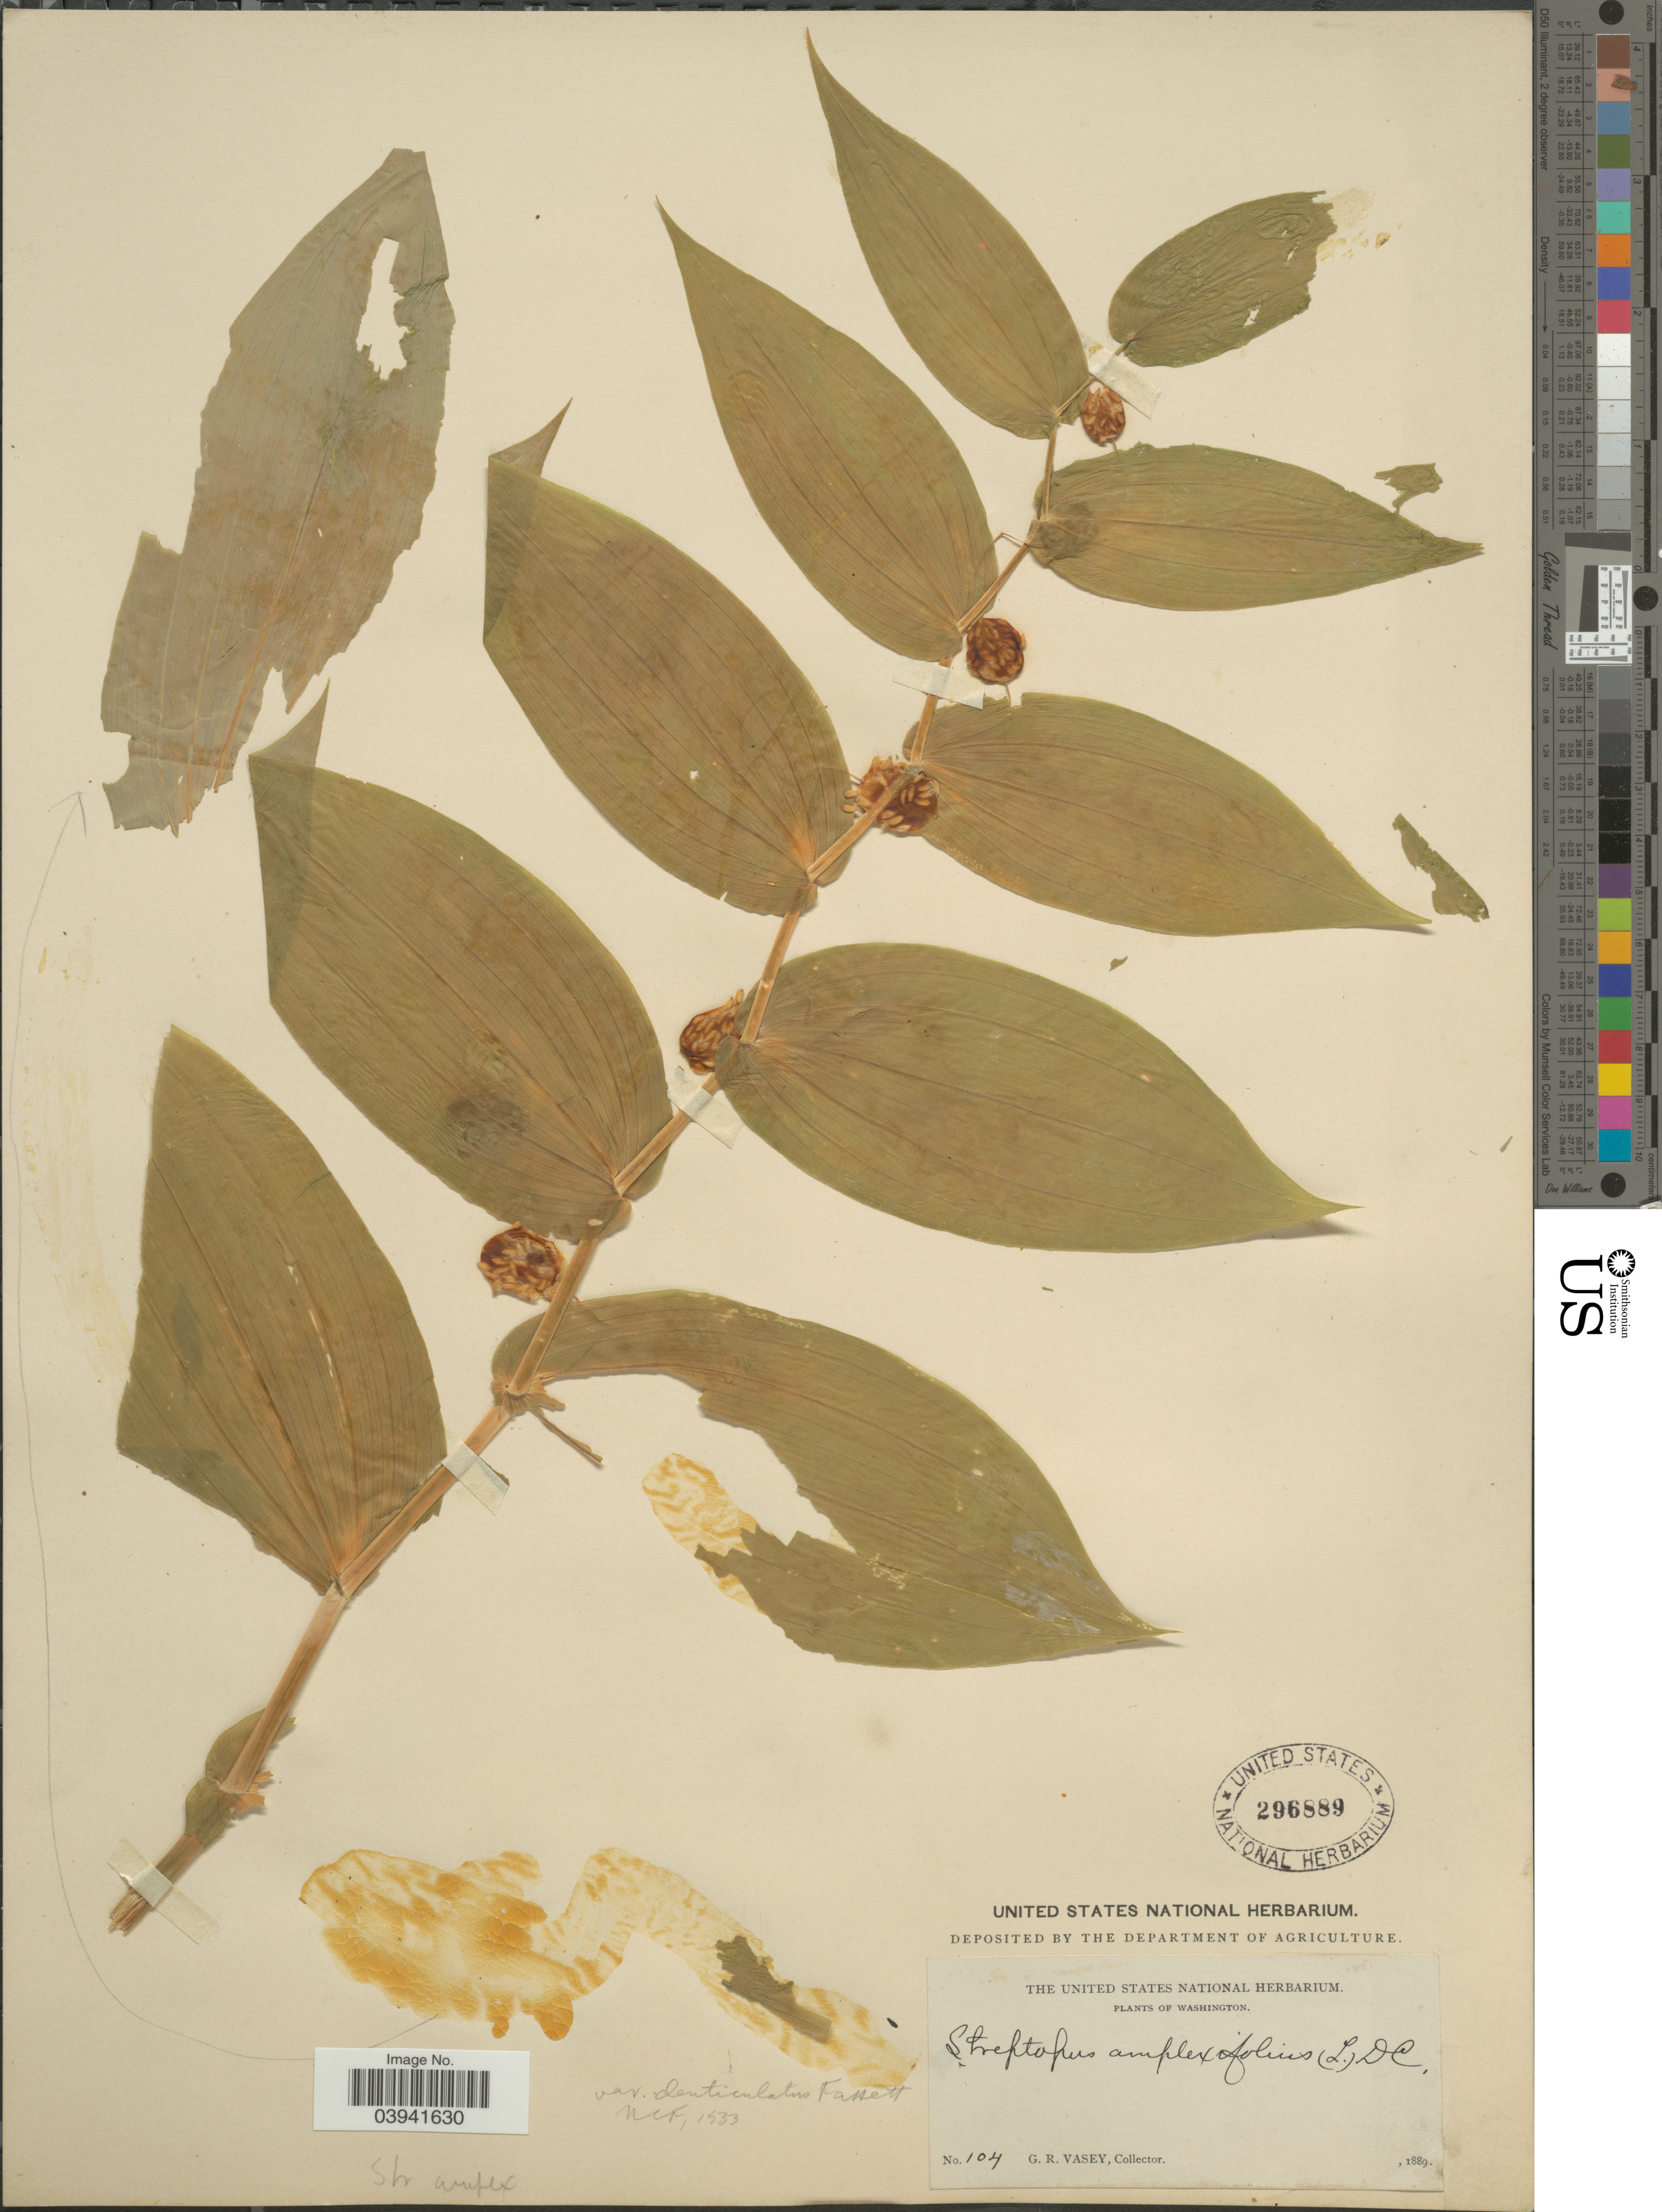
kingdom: Plantae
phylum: Tracheophyta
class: Liliopsida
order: Liliales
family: Liliaceae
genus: Streptopus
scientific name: Streptopus amplexifolius var. denticulatus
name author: Fassett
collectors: G. R. Vasey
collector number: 104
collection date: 1889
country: United States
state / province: Washington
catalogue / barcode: US 296889